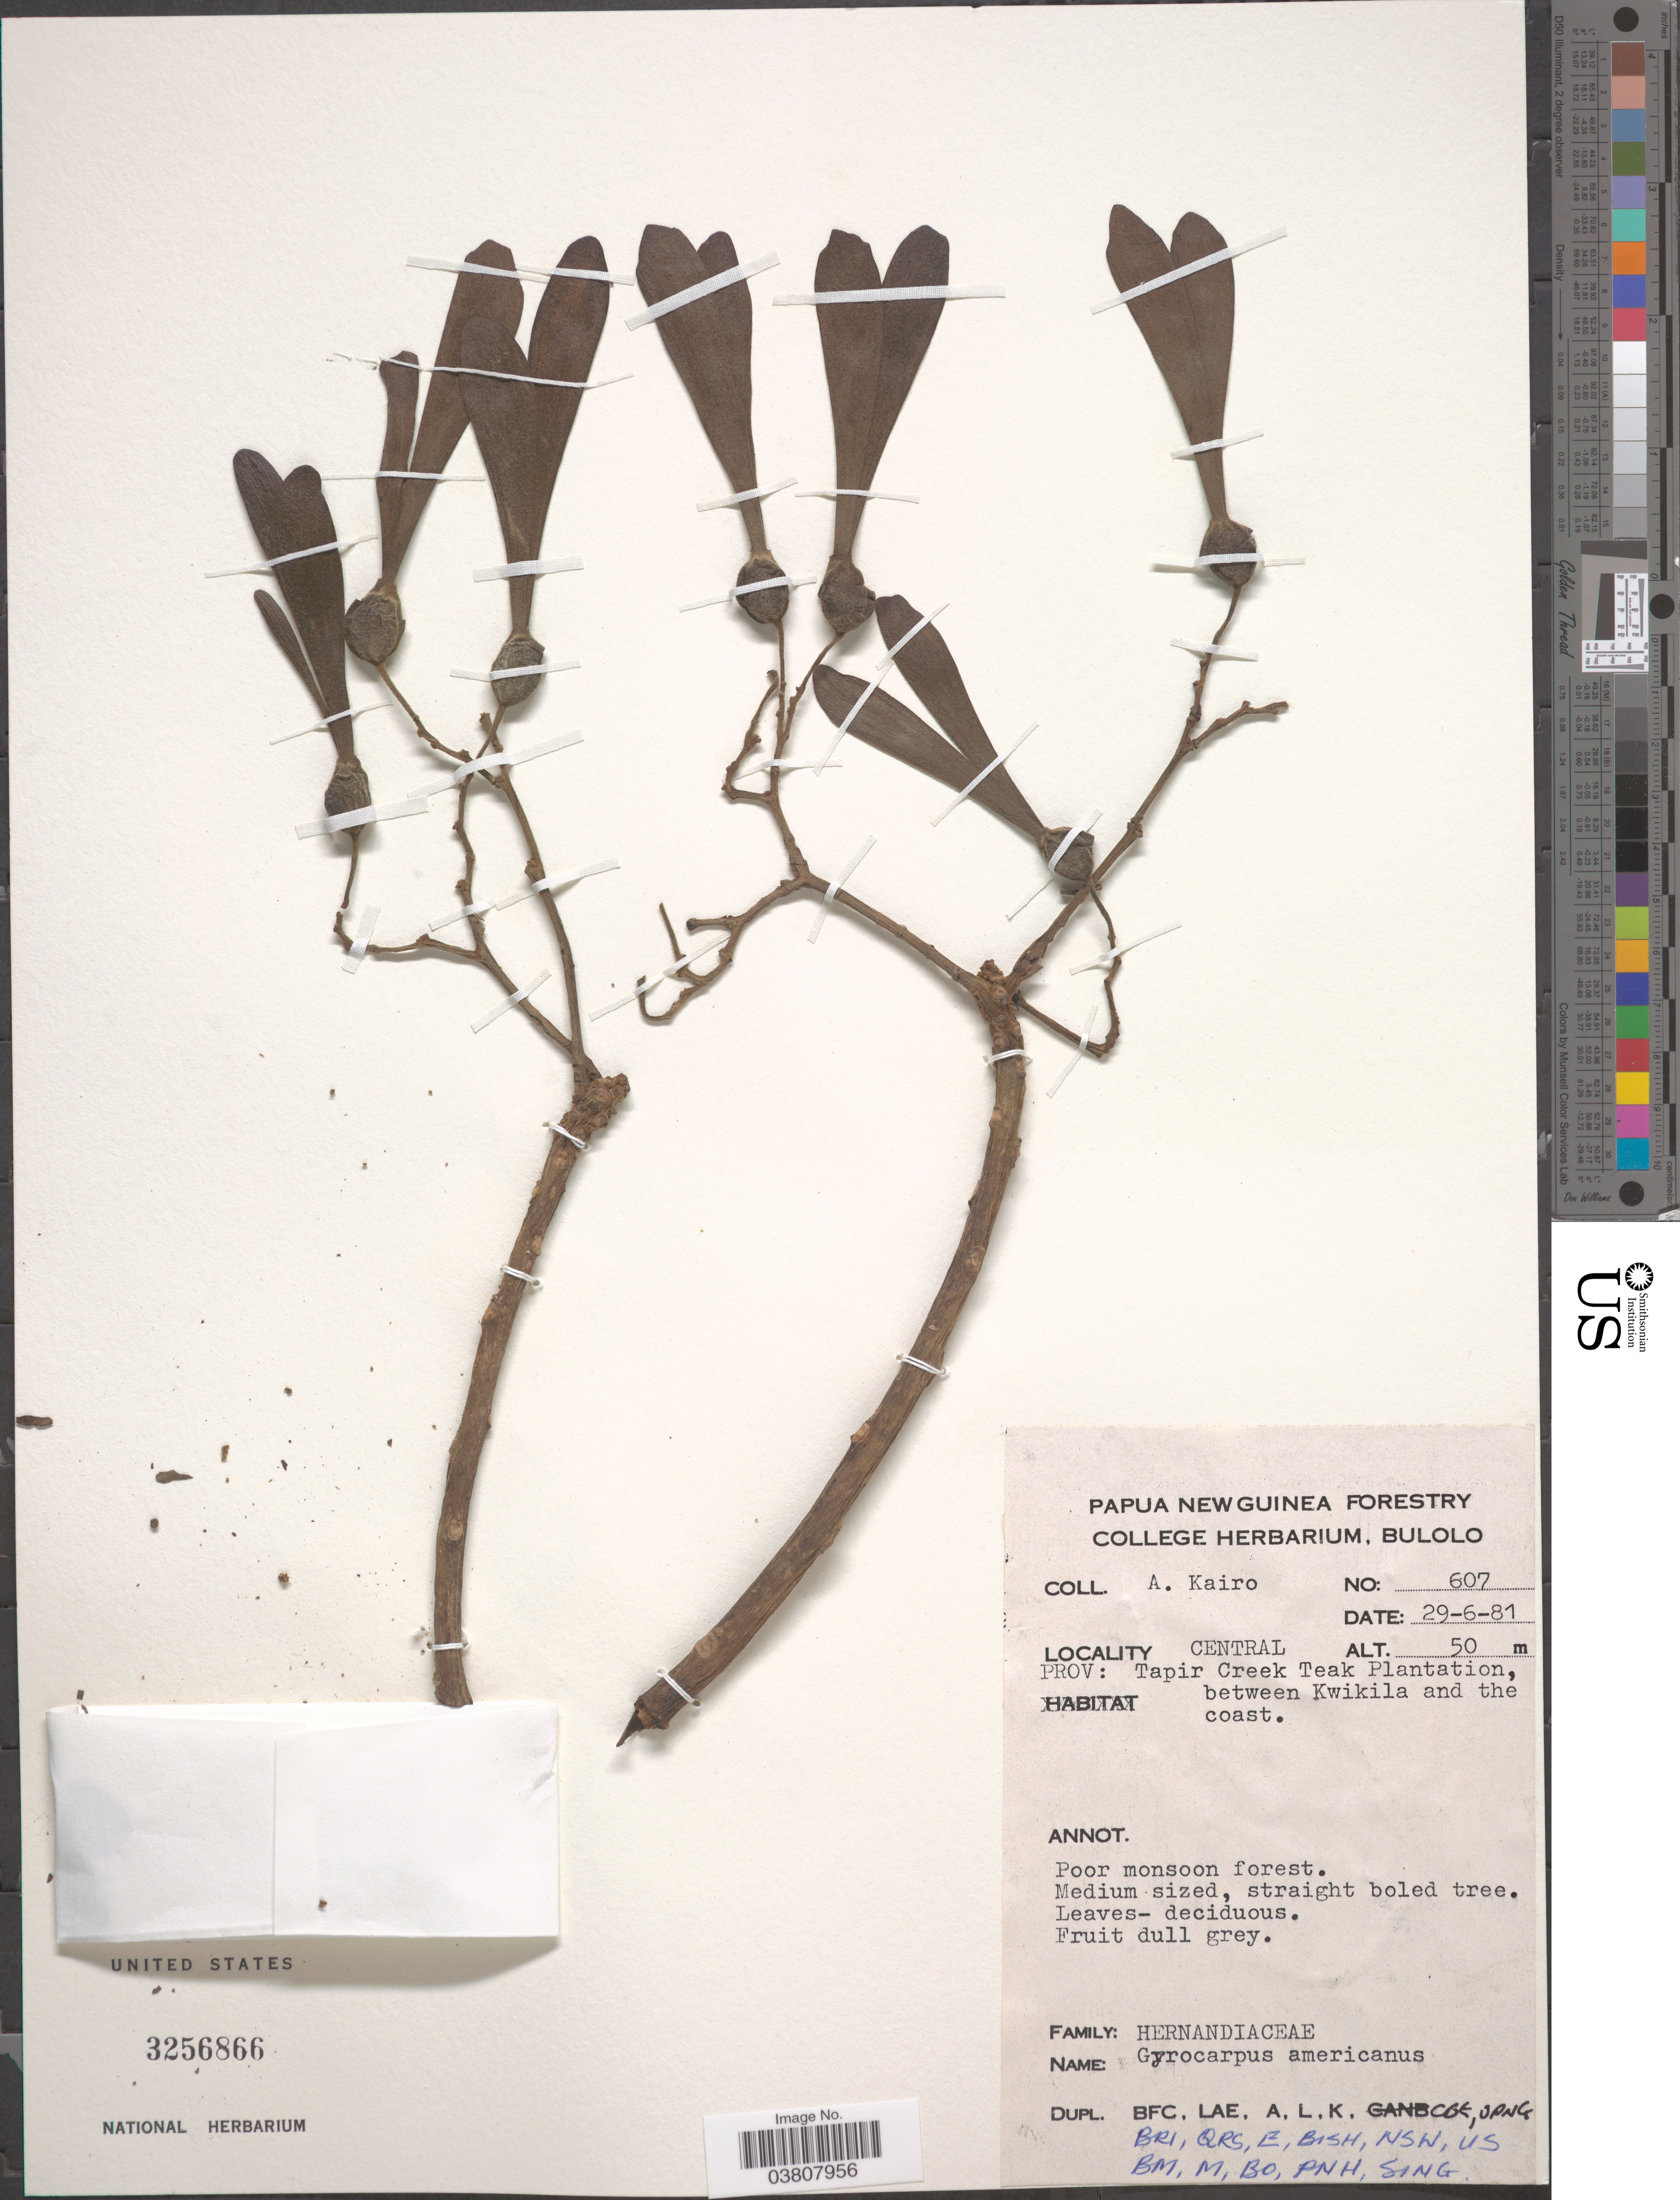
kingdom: Plantae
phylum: Tracheophyta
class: Magnoliopsida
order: Laurales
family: Hernandiaceae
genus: Gyrocarpus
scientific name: Gyrocarpus americanus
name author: Jacq.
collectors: A. Kairo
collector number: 607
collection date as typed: Transcribed d/m/y: 29/6/81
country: Papua New Guinea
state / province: Central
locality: Tapir Creek Teak Plantation, between Kwikila and the coast.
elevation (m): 50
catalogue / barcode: US 3256866